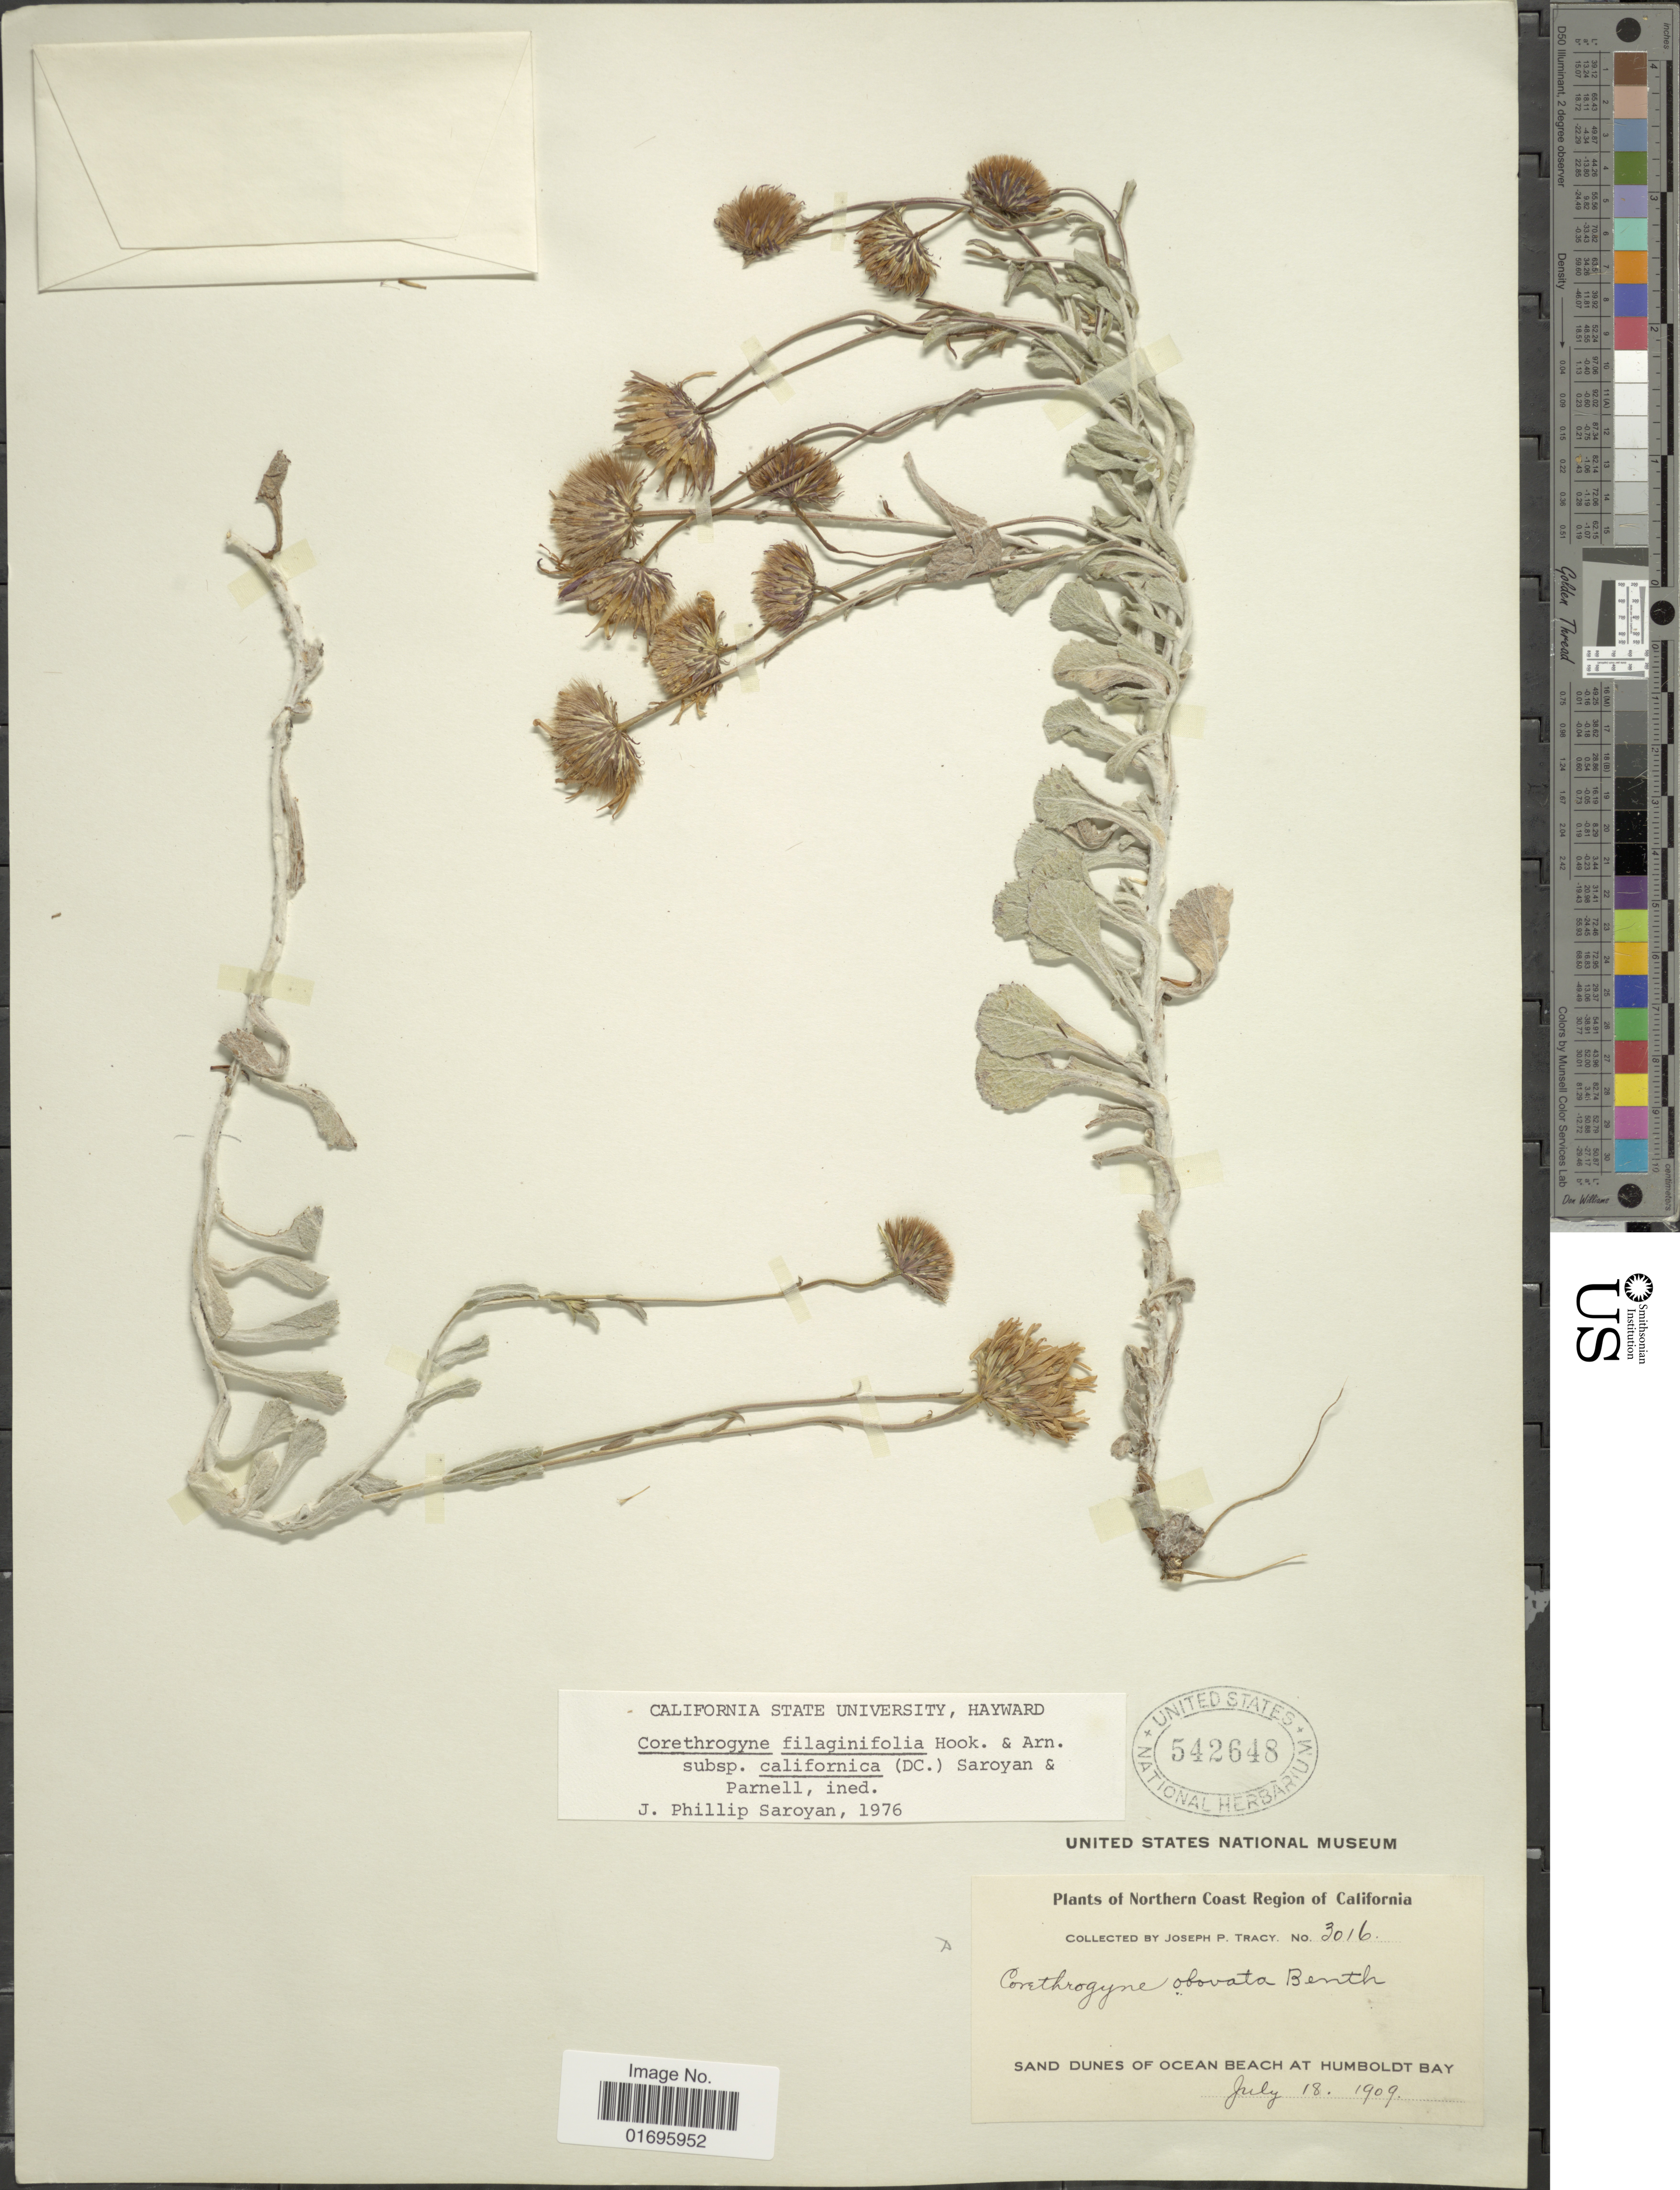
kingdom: Plantae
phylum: Tracheophyta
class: Magnoliopsida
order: Asterales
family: Asteraceae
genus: Corethrogyne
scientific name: Corethrogyne filaginifolia var. californica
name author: (DC.) Saroyan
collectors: J. Tracy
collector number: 3016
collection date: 1909-07-18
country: United States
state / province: California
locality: Northern Coast Region of California. Sand dunes of Ocean Beach at Humboldt Bay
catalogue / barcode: US 542648